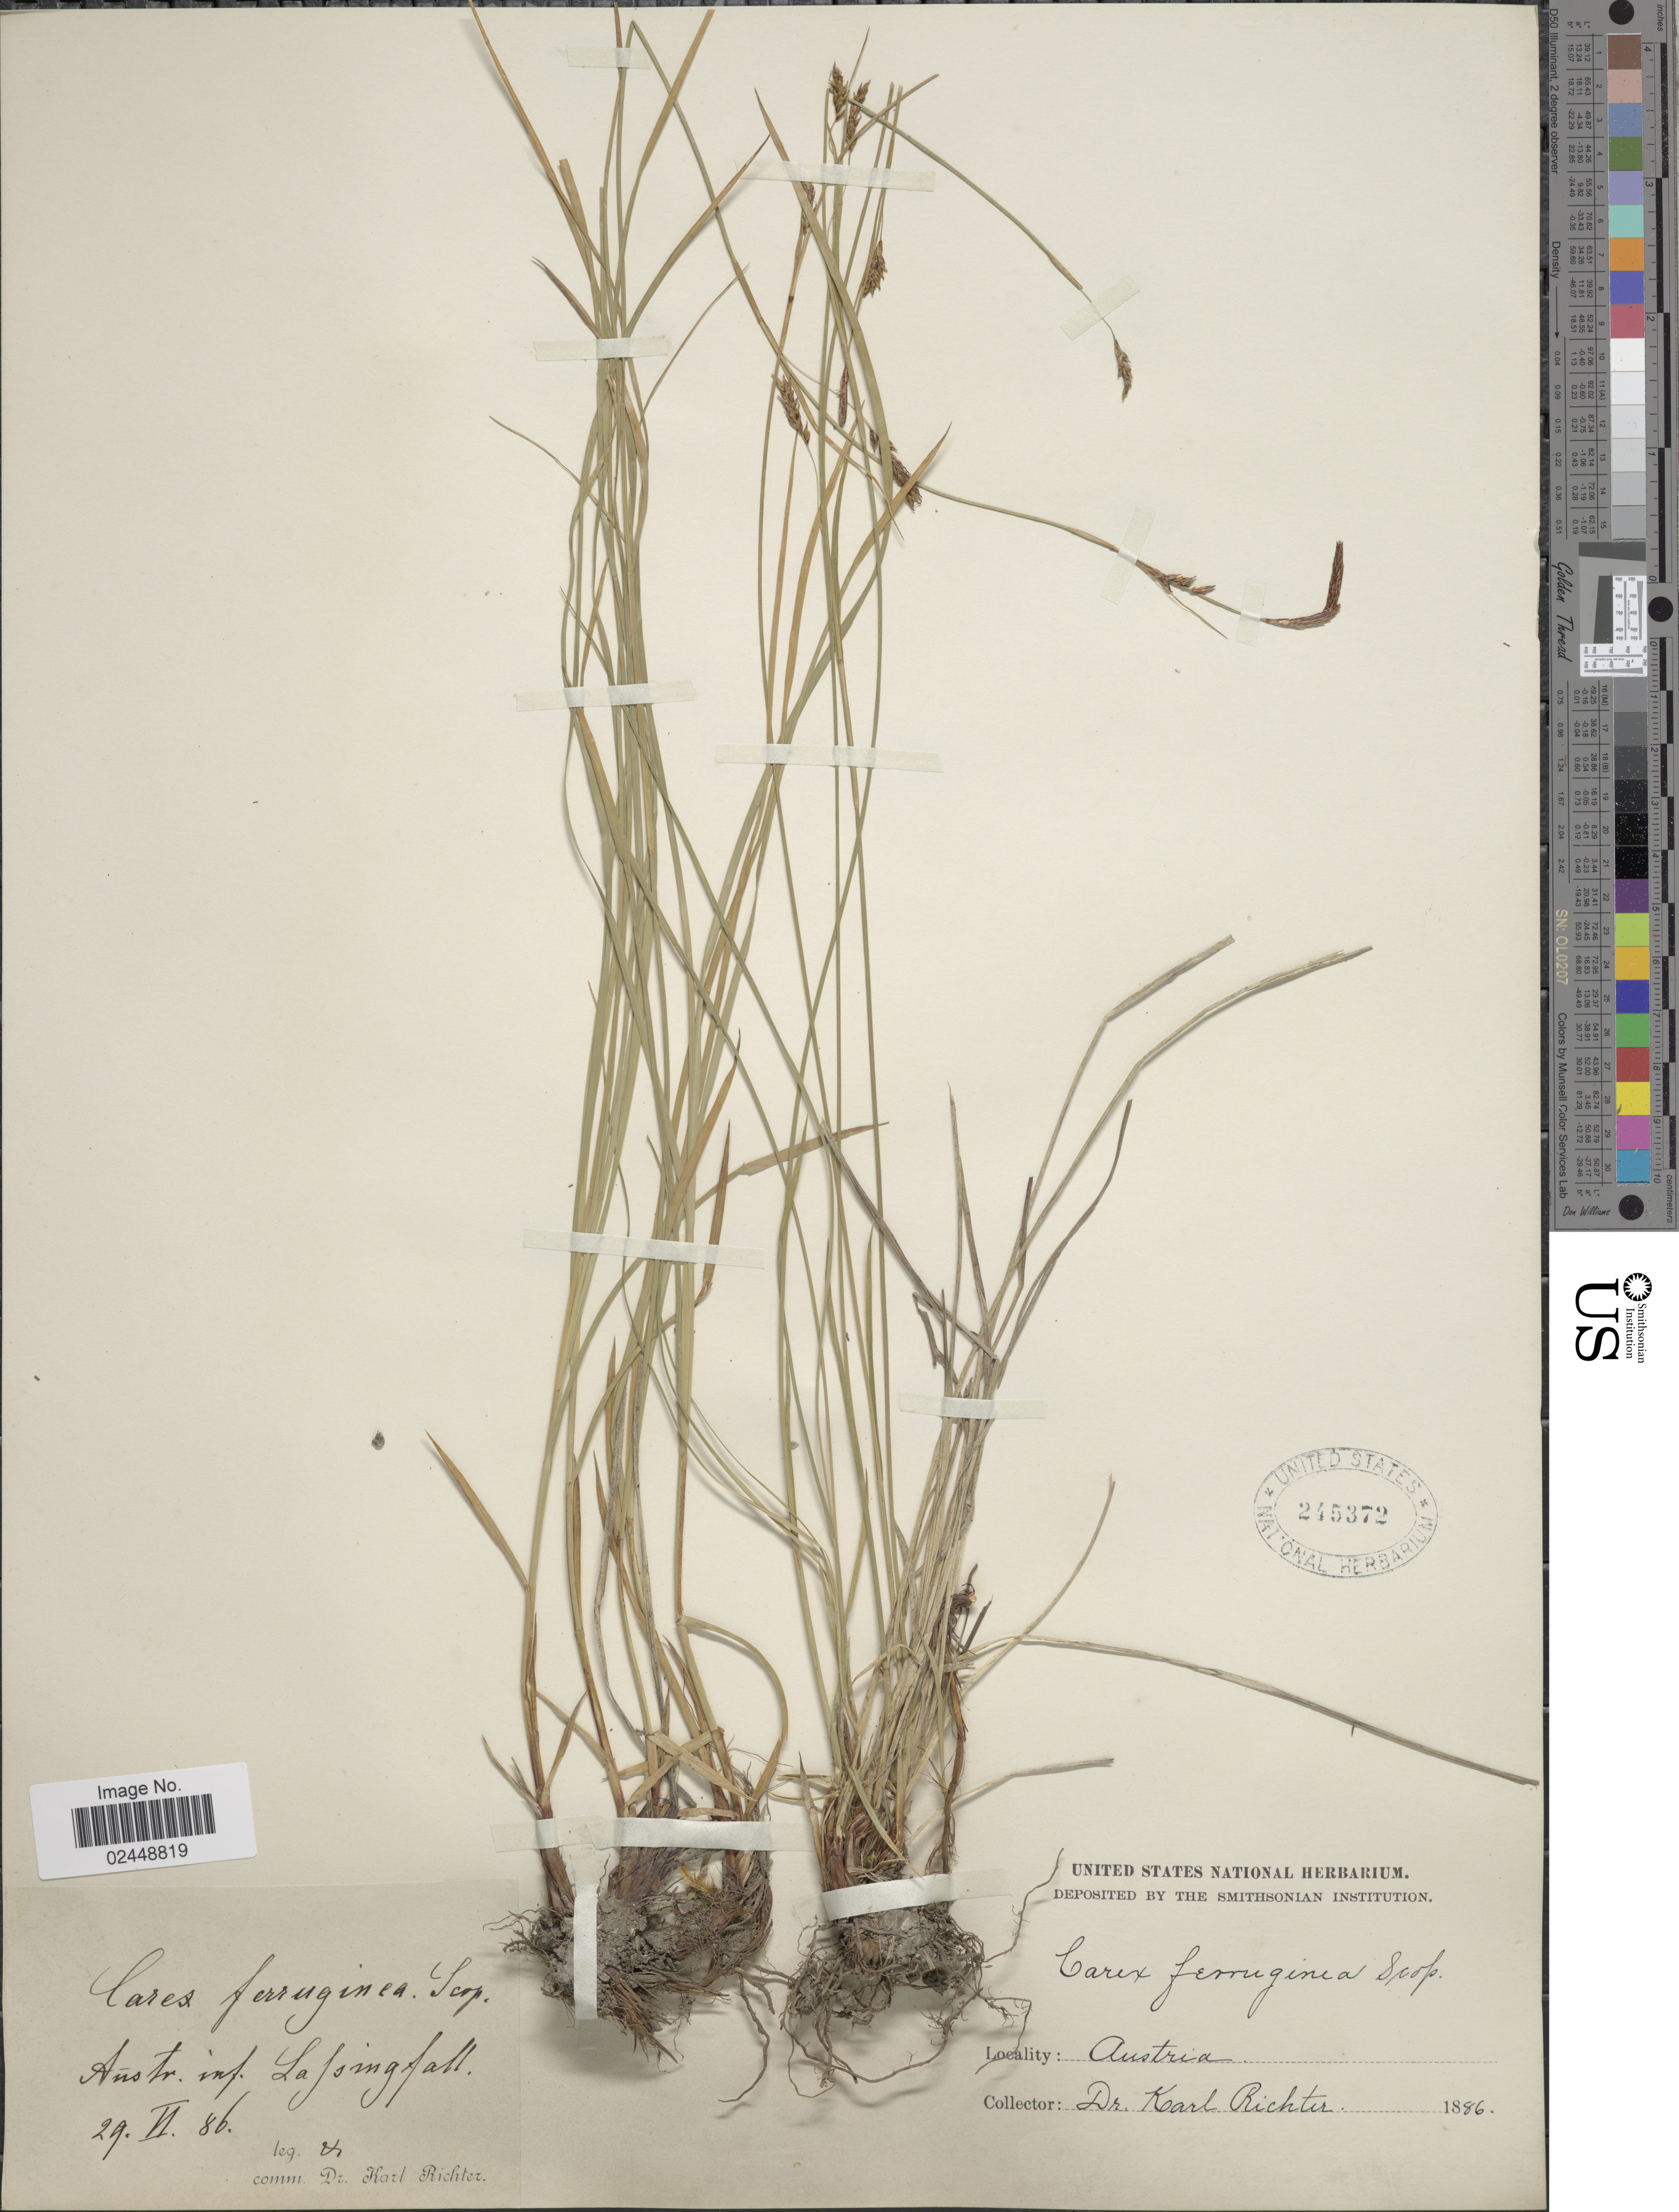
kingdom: Plantae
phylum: Tracheophyta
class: Liliopsida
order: Poales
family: Cyperaceae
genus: Carex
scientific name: Carex ferruginea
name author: Scop.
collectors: K. Richter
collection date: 1886-06-29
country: Austria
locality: Austr. inf. Lafsingfall [interpreted]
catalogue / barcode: US 245372